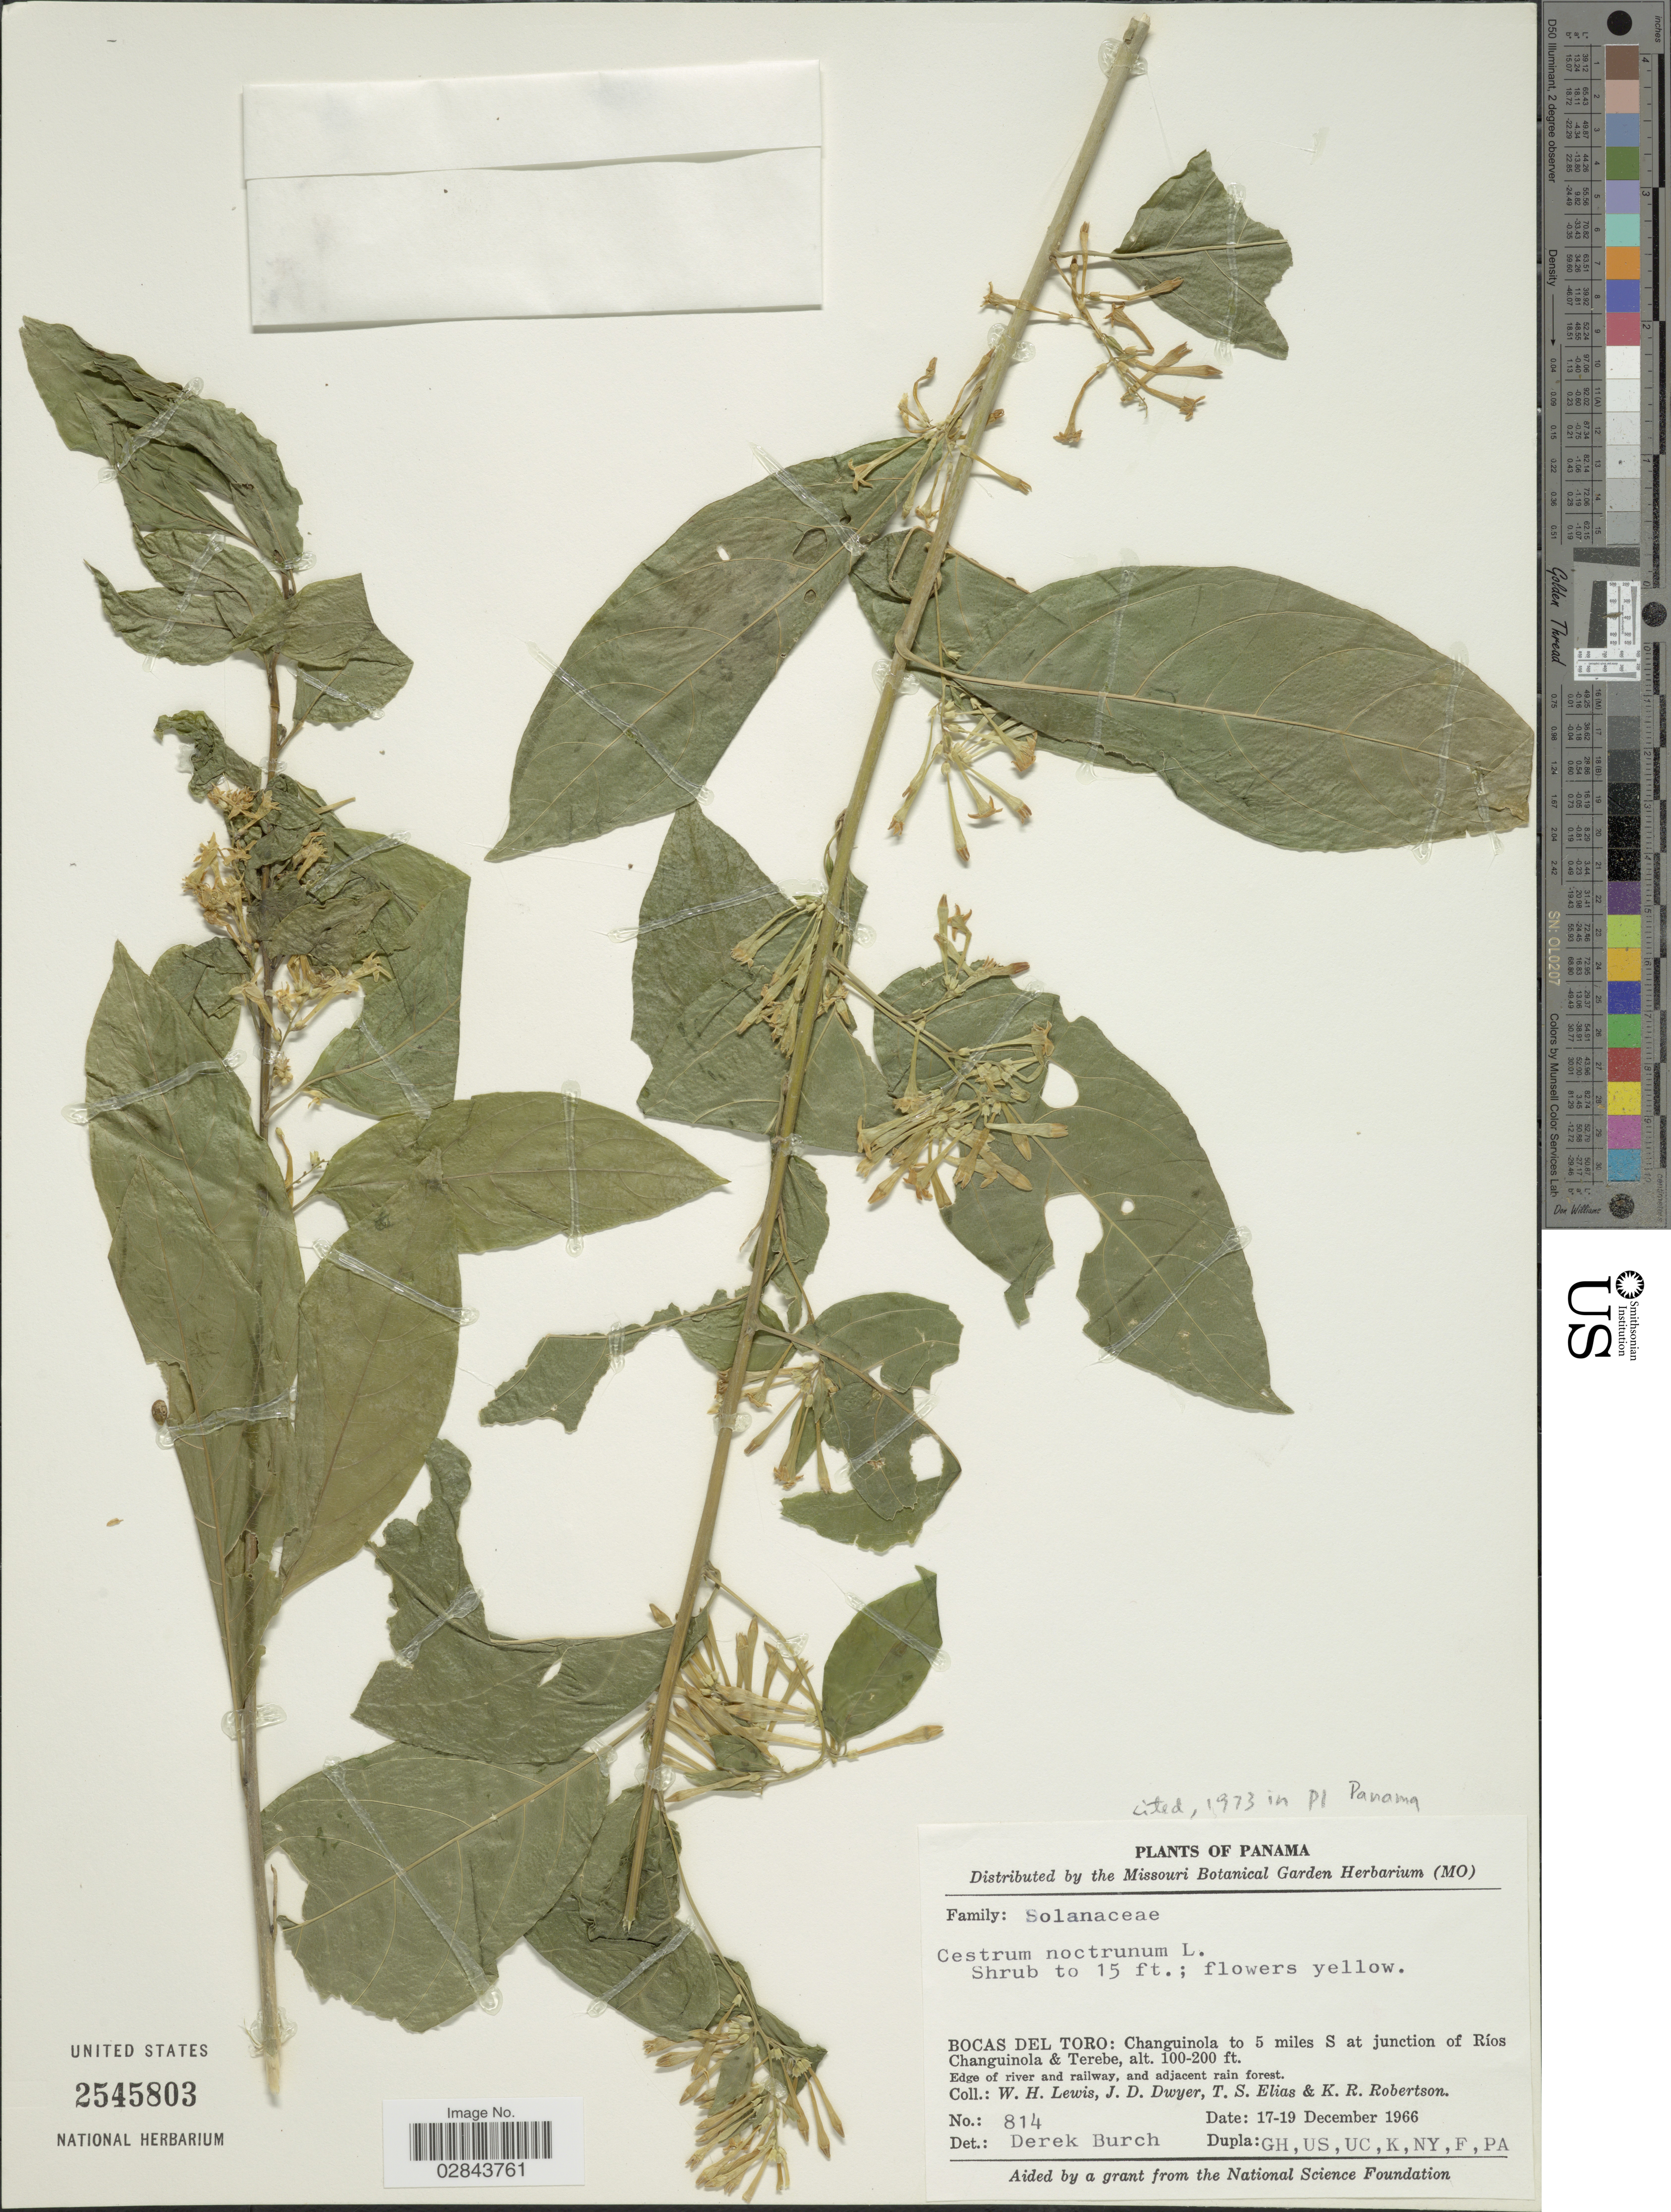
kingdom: Plantae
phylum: Tracheophyta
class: Magnoliopsida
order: Solanales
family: Solanaceae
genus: Cestrum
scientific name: Cestrum nocturnum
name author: L.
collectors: W. H. Lewis, J. D. Dwyer, T. S. Elias & K. Robertson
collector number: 814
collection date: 1966-12-17/1966-12-19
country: Panama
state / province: Bocas del Toro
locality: Changuinola to 5 miles S at junction of Ríos Changuinola & Terebe.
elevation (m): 30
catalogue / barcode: US 2545803